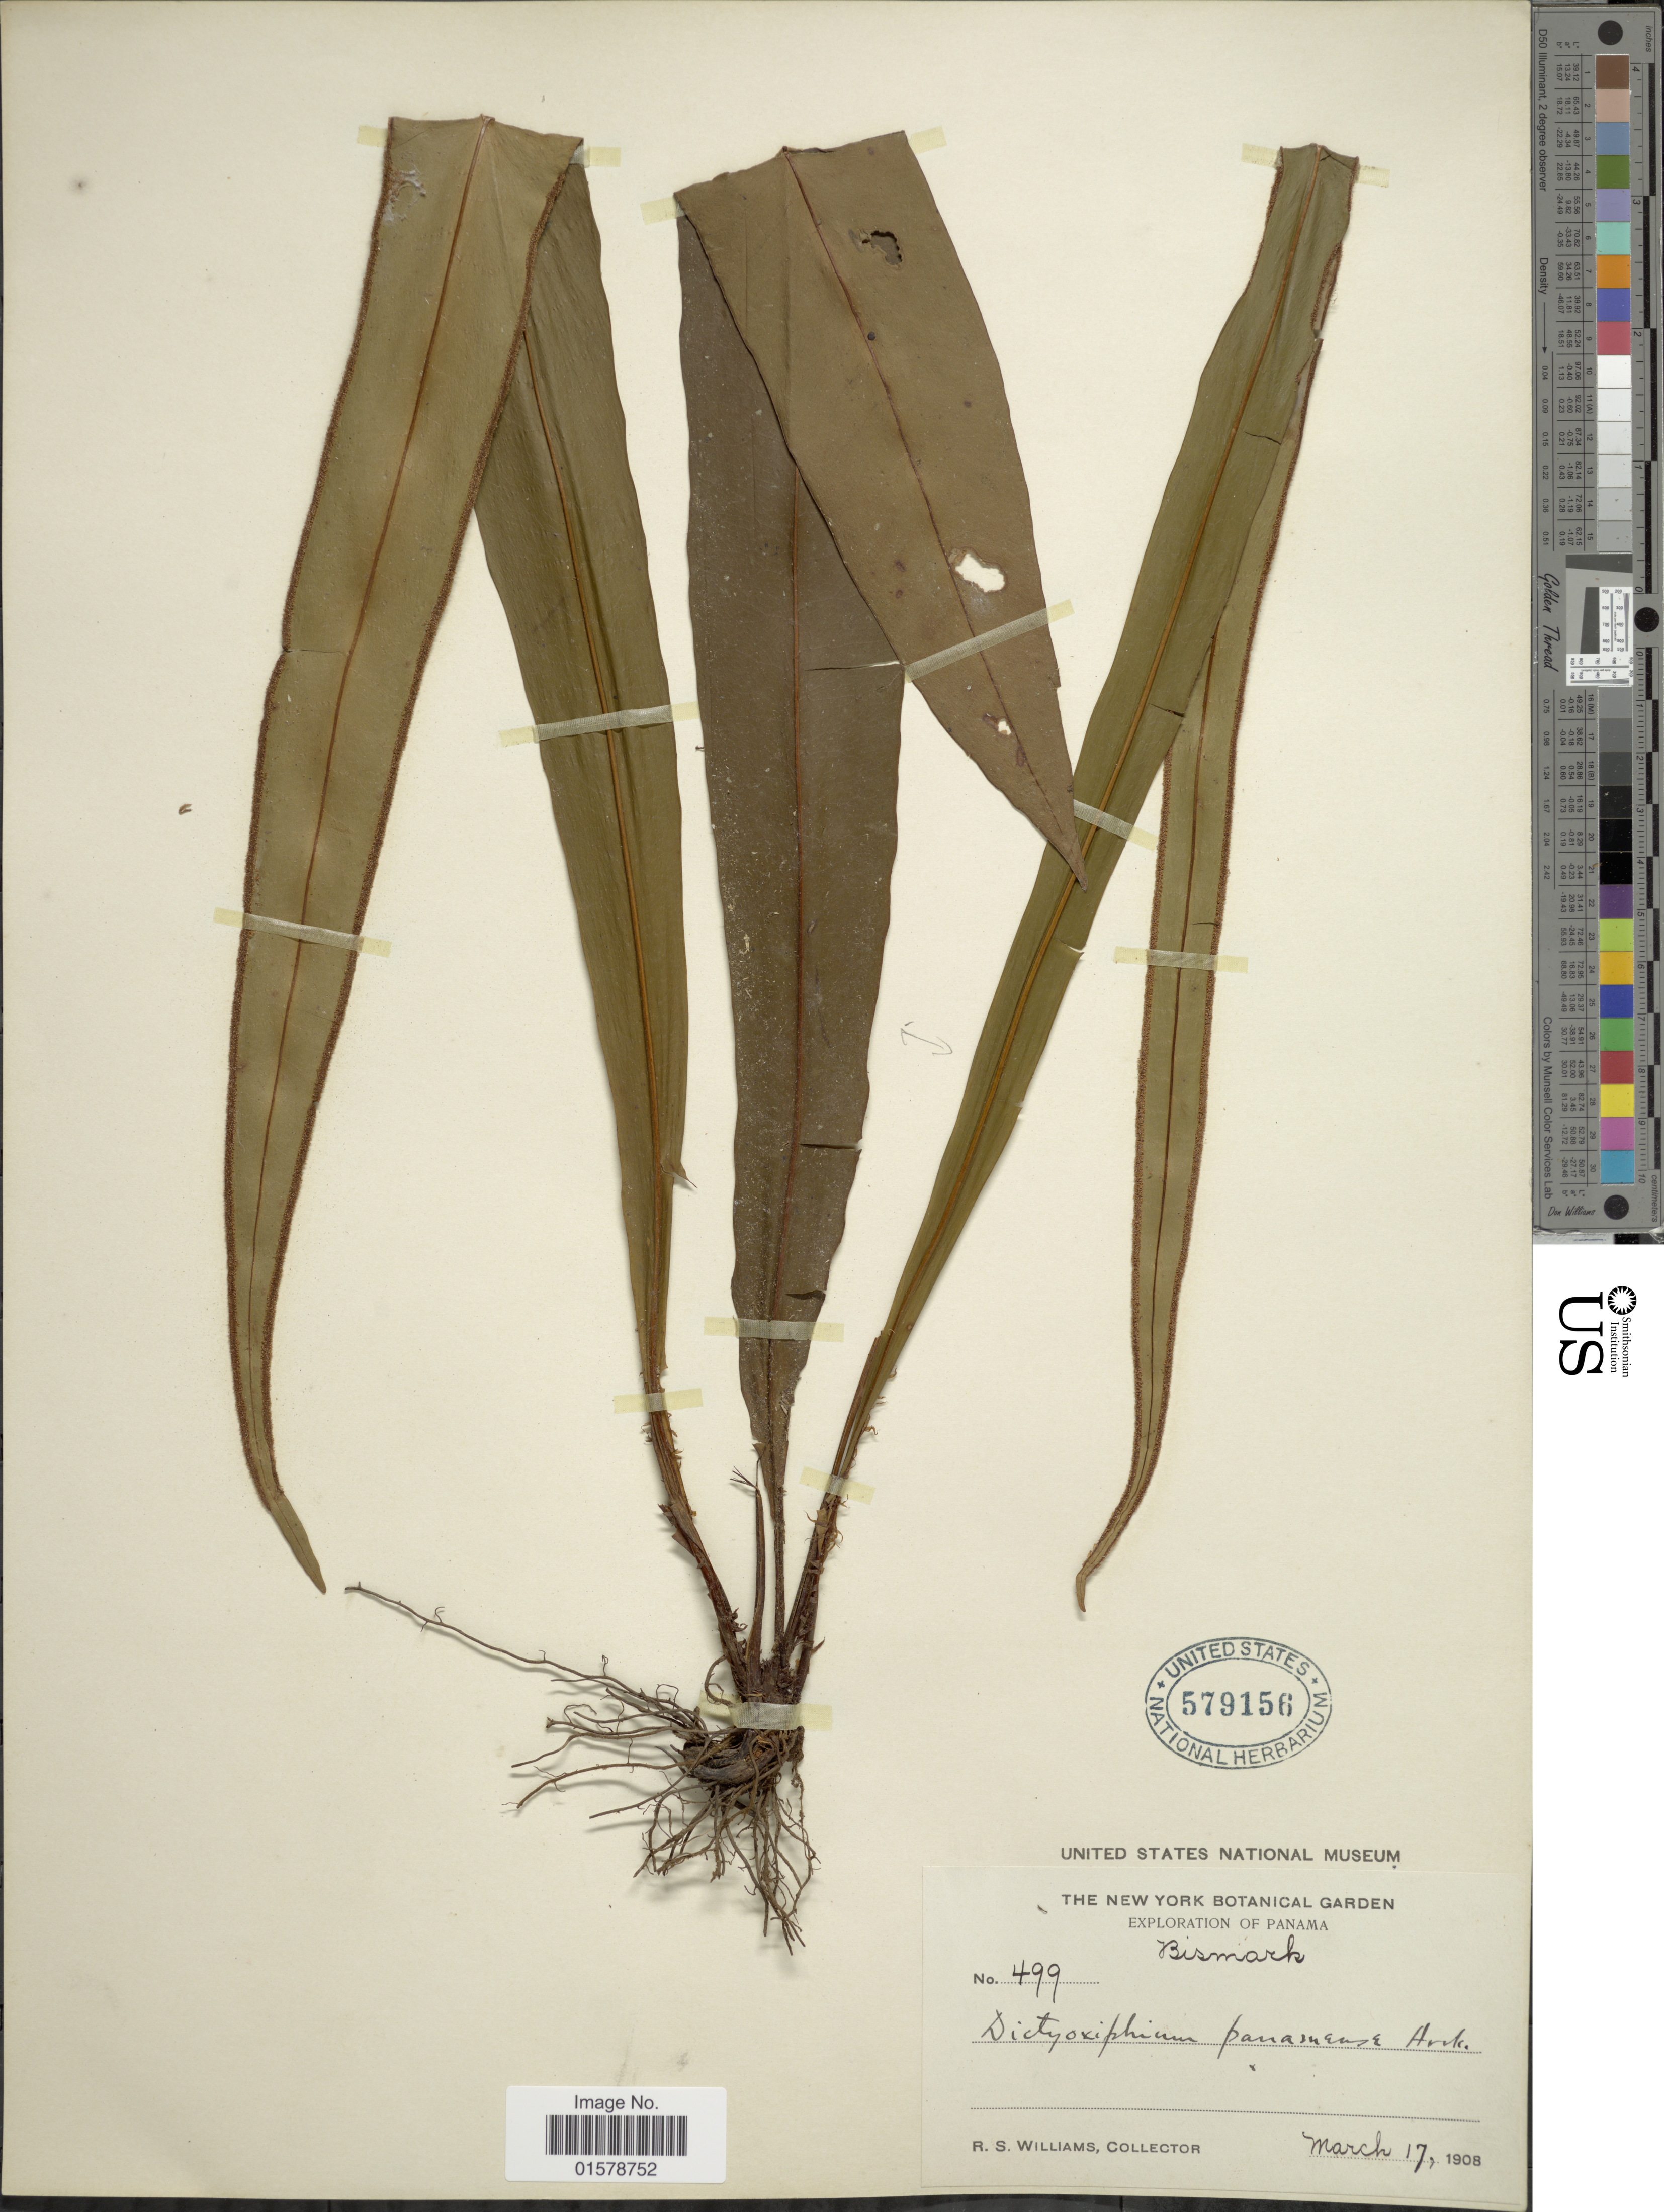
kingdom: Plantae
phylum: Tracheophyta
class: Polypodiopsida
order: Polypodiales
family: Tectariaceae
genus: Tectaria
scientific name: Tectaria panamensis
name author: (Hook.) R.M. Tryon & A.F. Tryon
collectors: R. S. Williams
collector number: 499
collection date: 1908-03-17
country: Panama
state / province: Panamá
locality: Panama, Bismarck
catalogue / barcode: US 579156